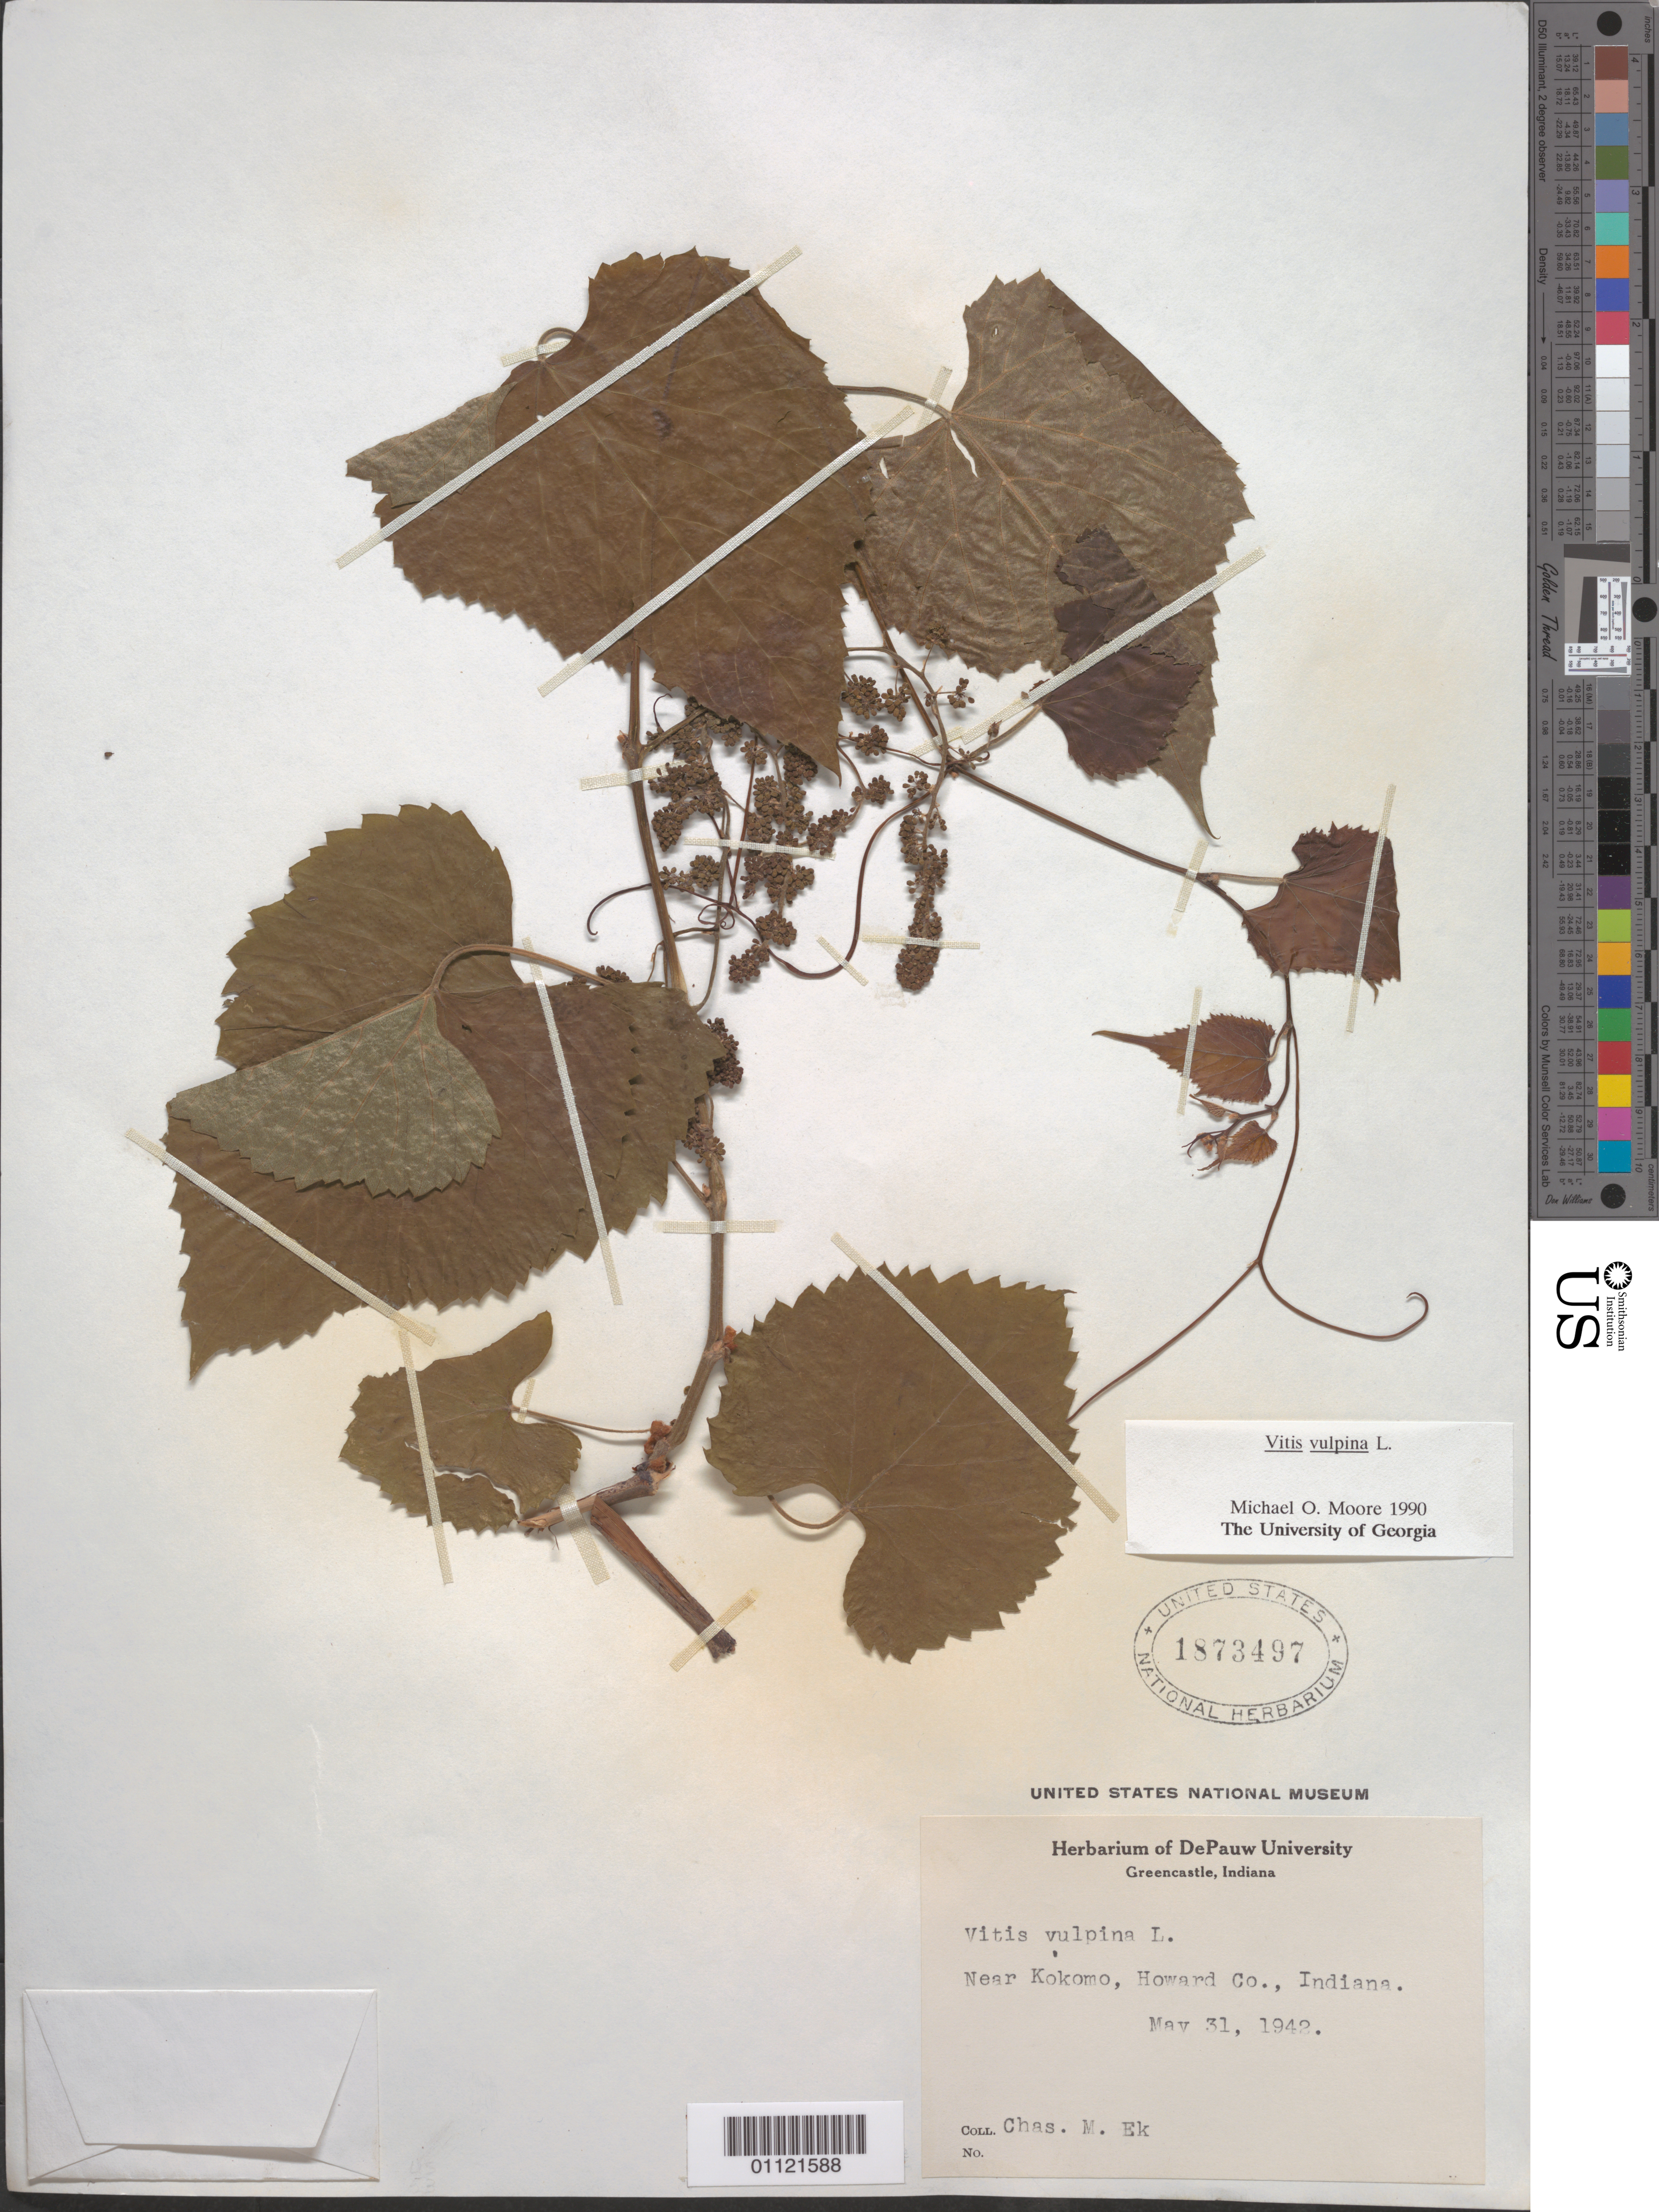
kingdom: Plantae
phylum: Tracheophyta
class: Magnoliopsida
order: Vitales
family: Vitaceae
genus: Vitis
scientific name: Vitis vulpina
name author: L.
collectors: C. Ek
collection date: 1942-05-31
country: United States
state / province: Indiana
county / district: Howard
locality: Near Kokomo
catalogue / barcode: US 1873497